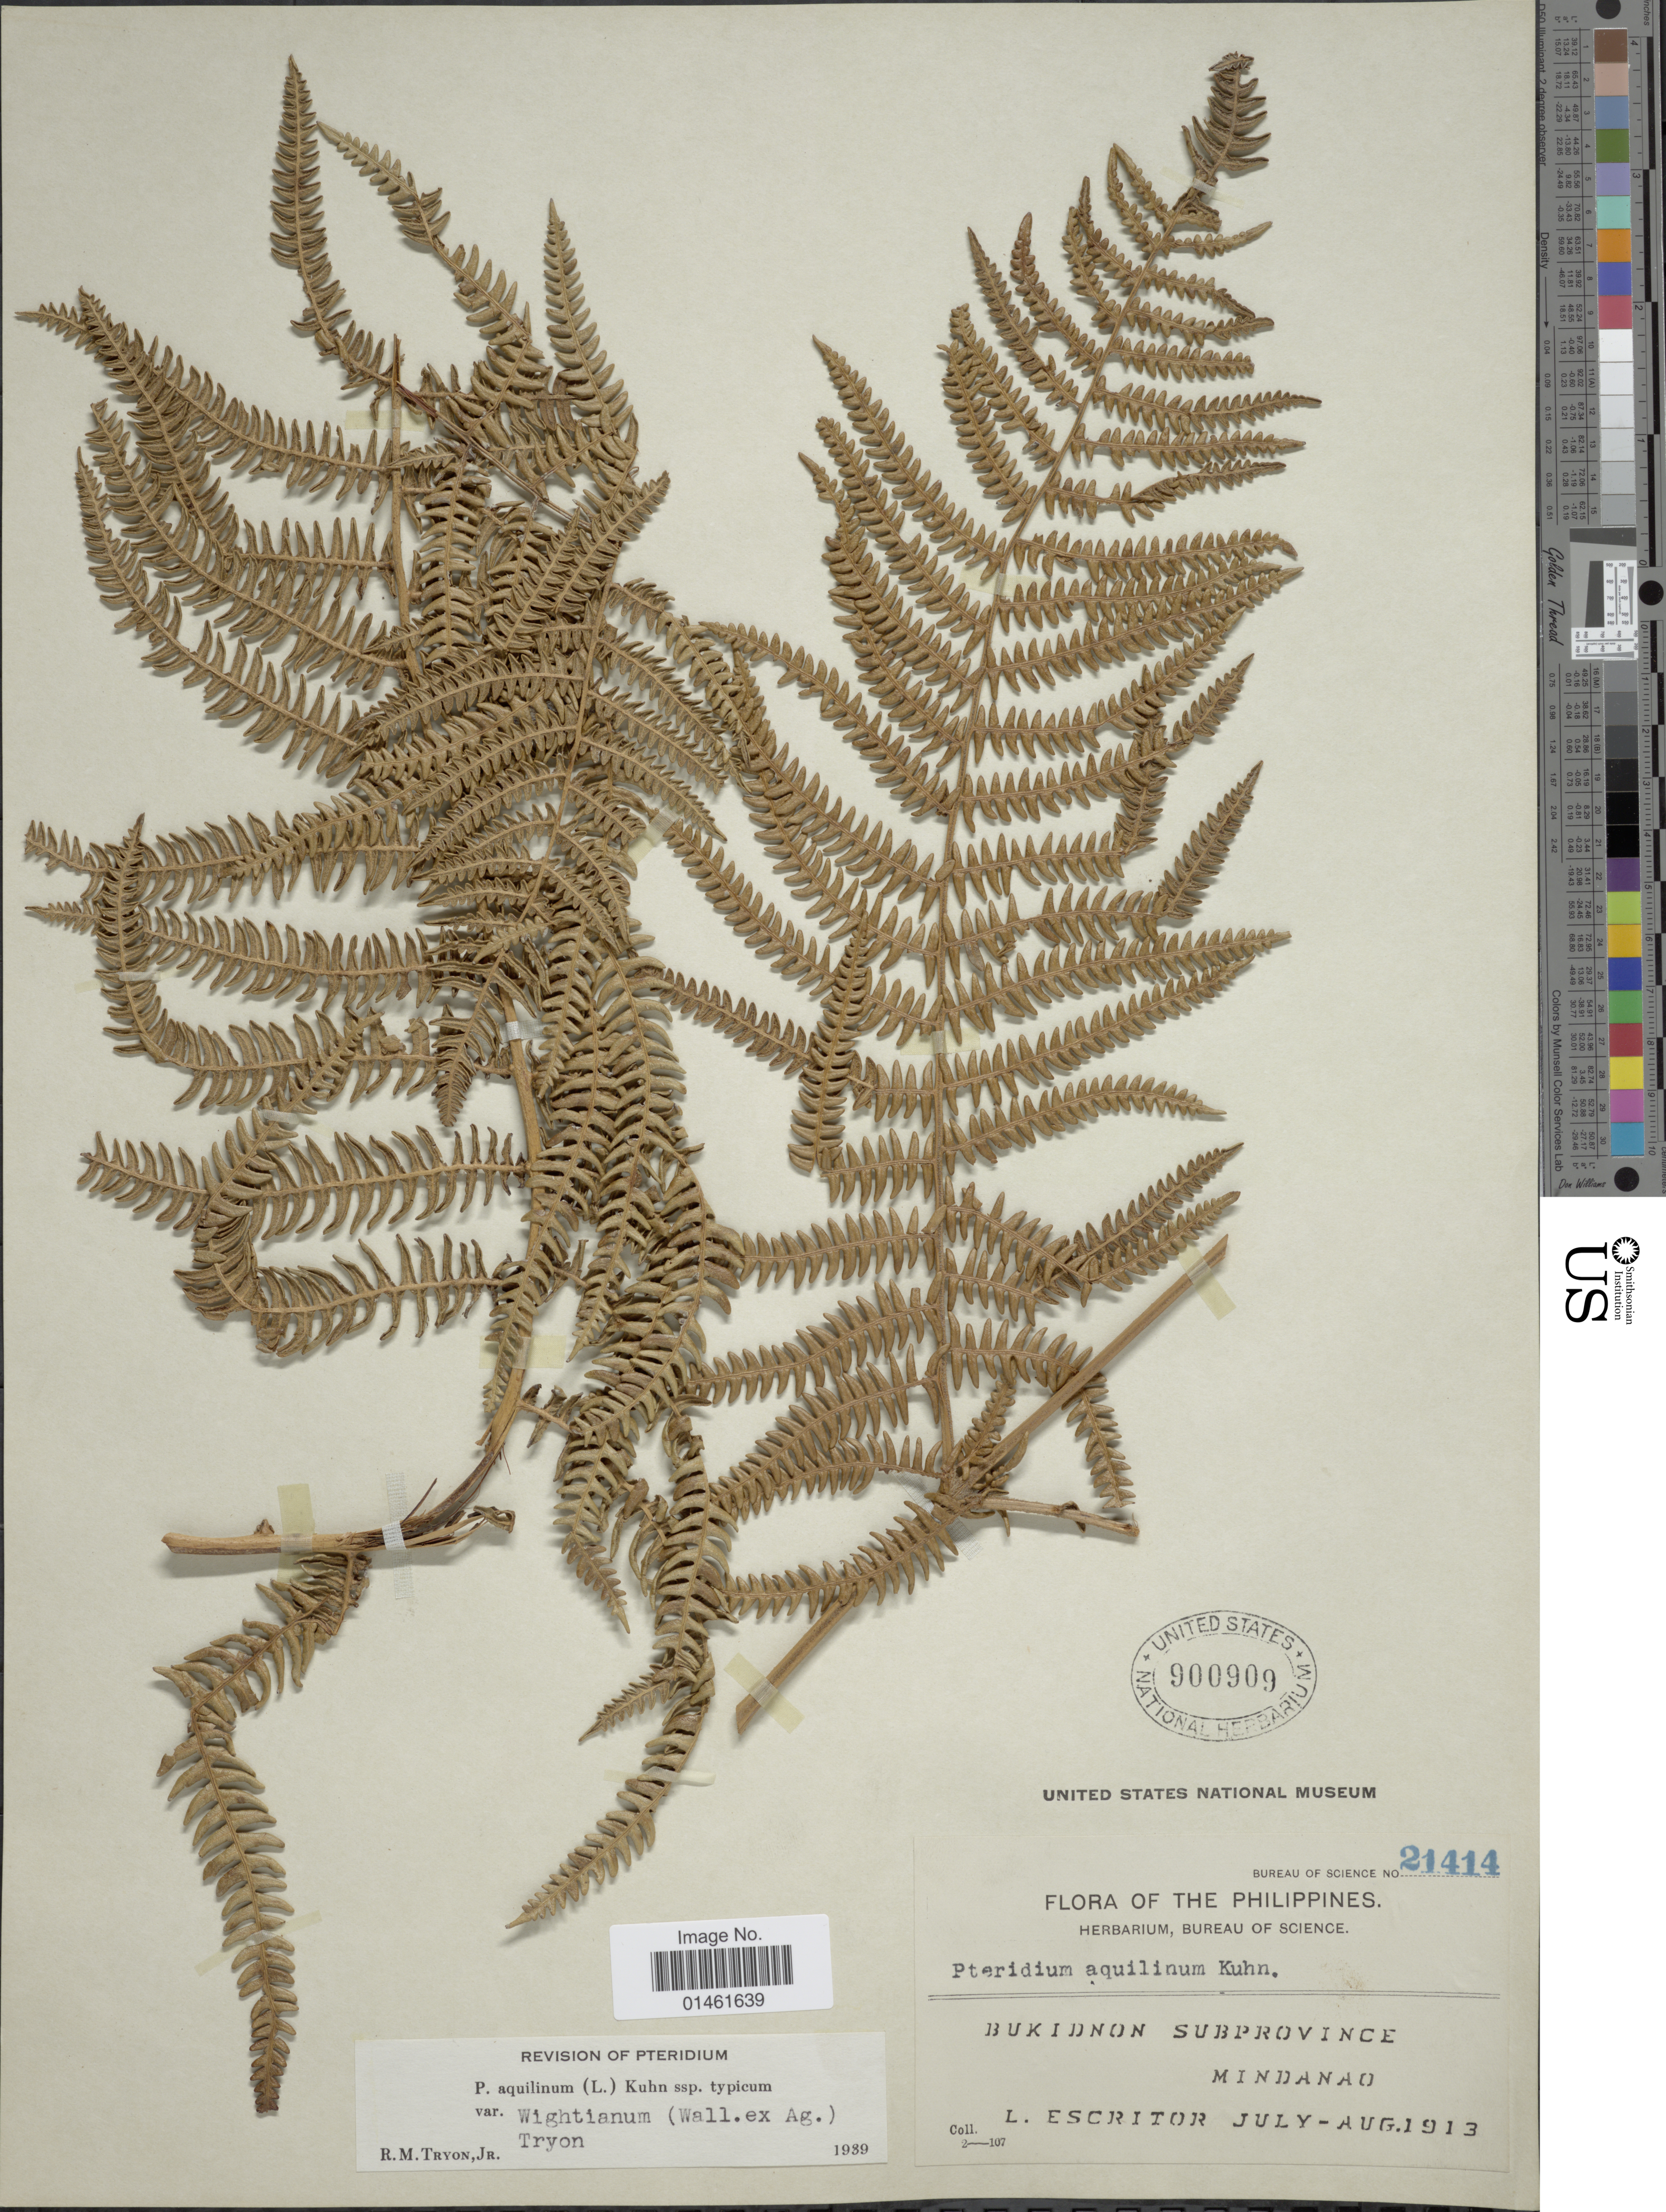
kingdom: Plantae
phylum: Tracheophyta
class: Polypodiopsida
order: Polypodiales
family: Dennstaedtiaceae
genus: Pteridium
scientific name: Pteridium aquilinum var. wightianum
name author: (J. Agardh) R.M. Tryon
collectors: L. Escritor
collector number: Bureau of Science 21414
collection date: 1913-07/1913-08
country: Philippines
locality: Bukidnon Subprovince, Mindanao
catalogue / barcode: US 900909